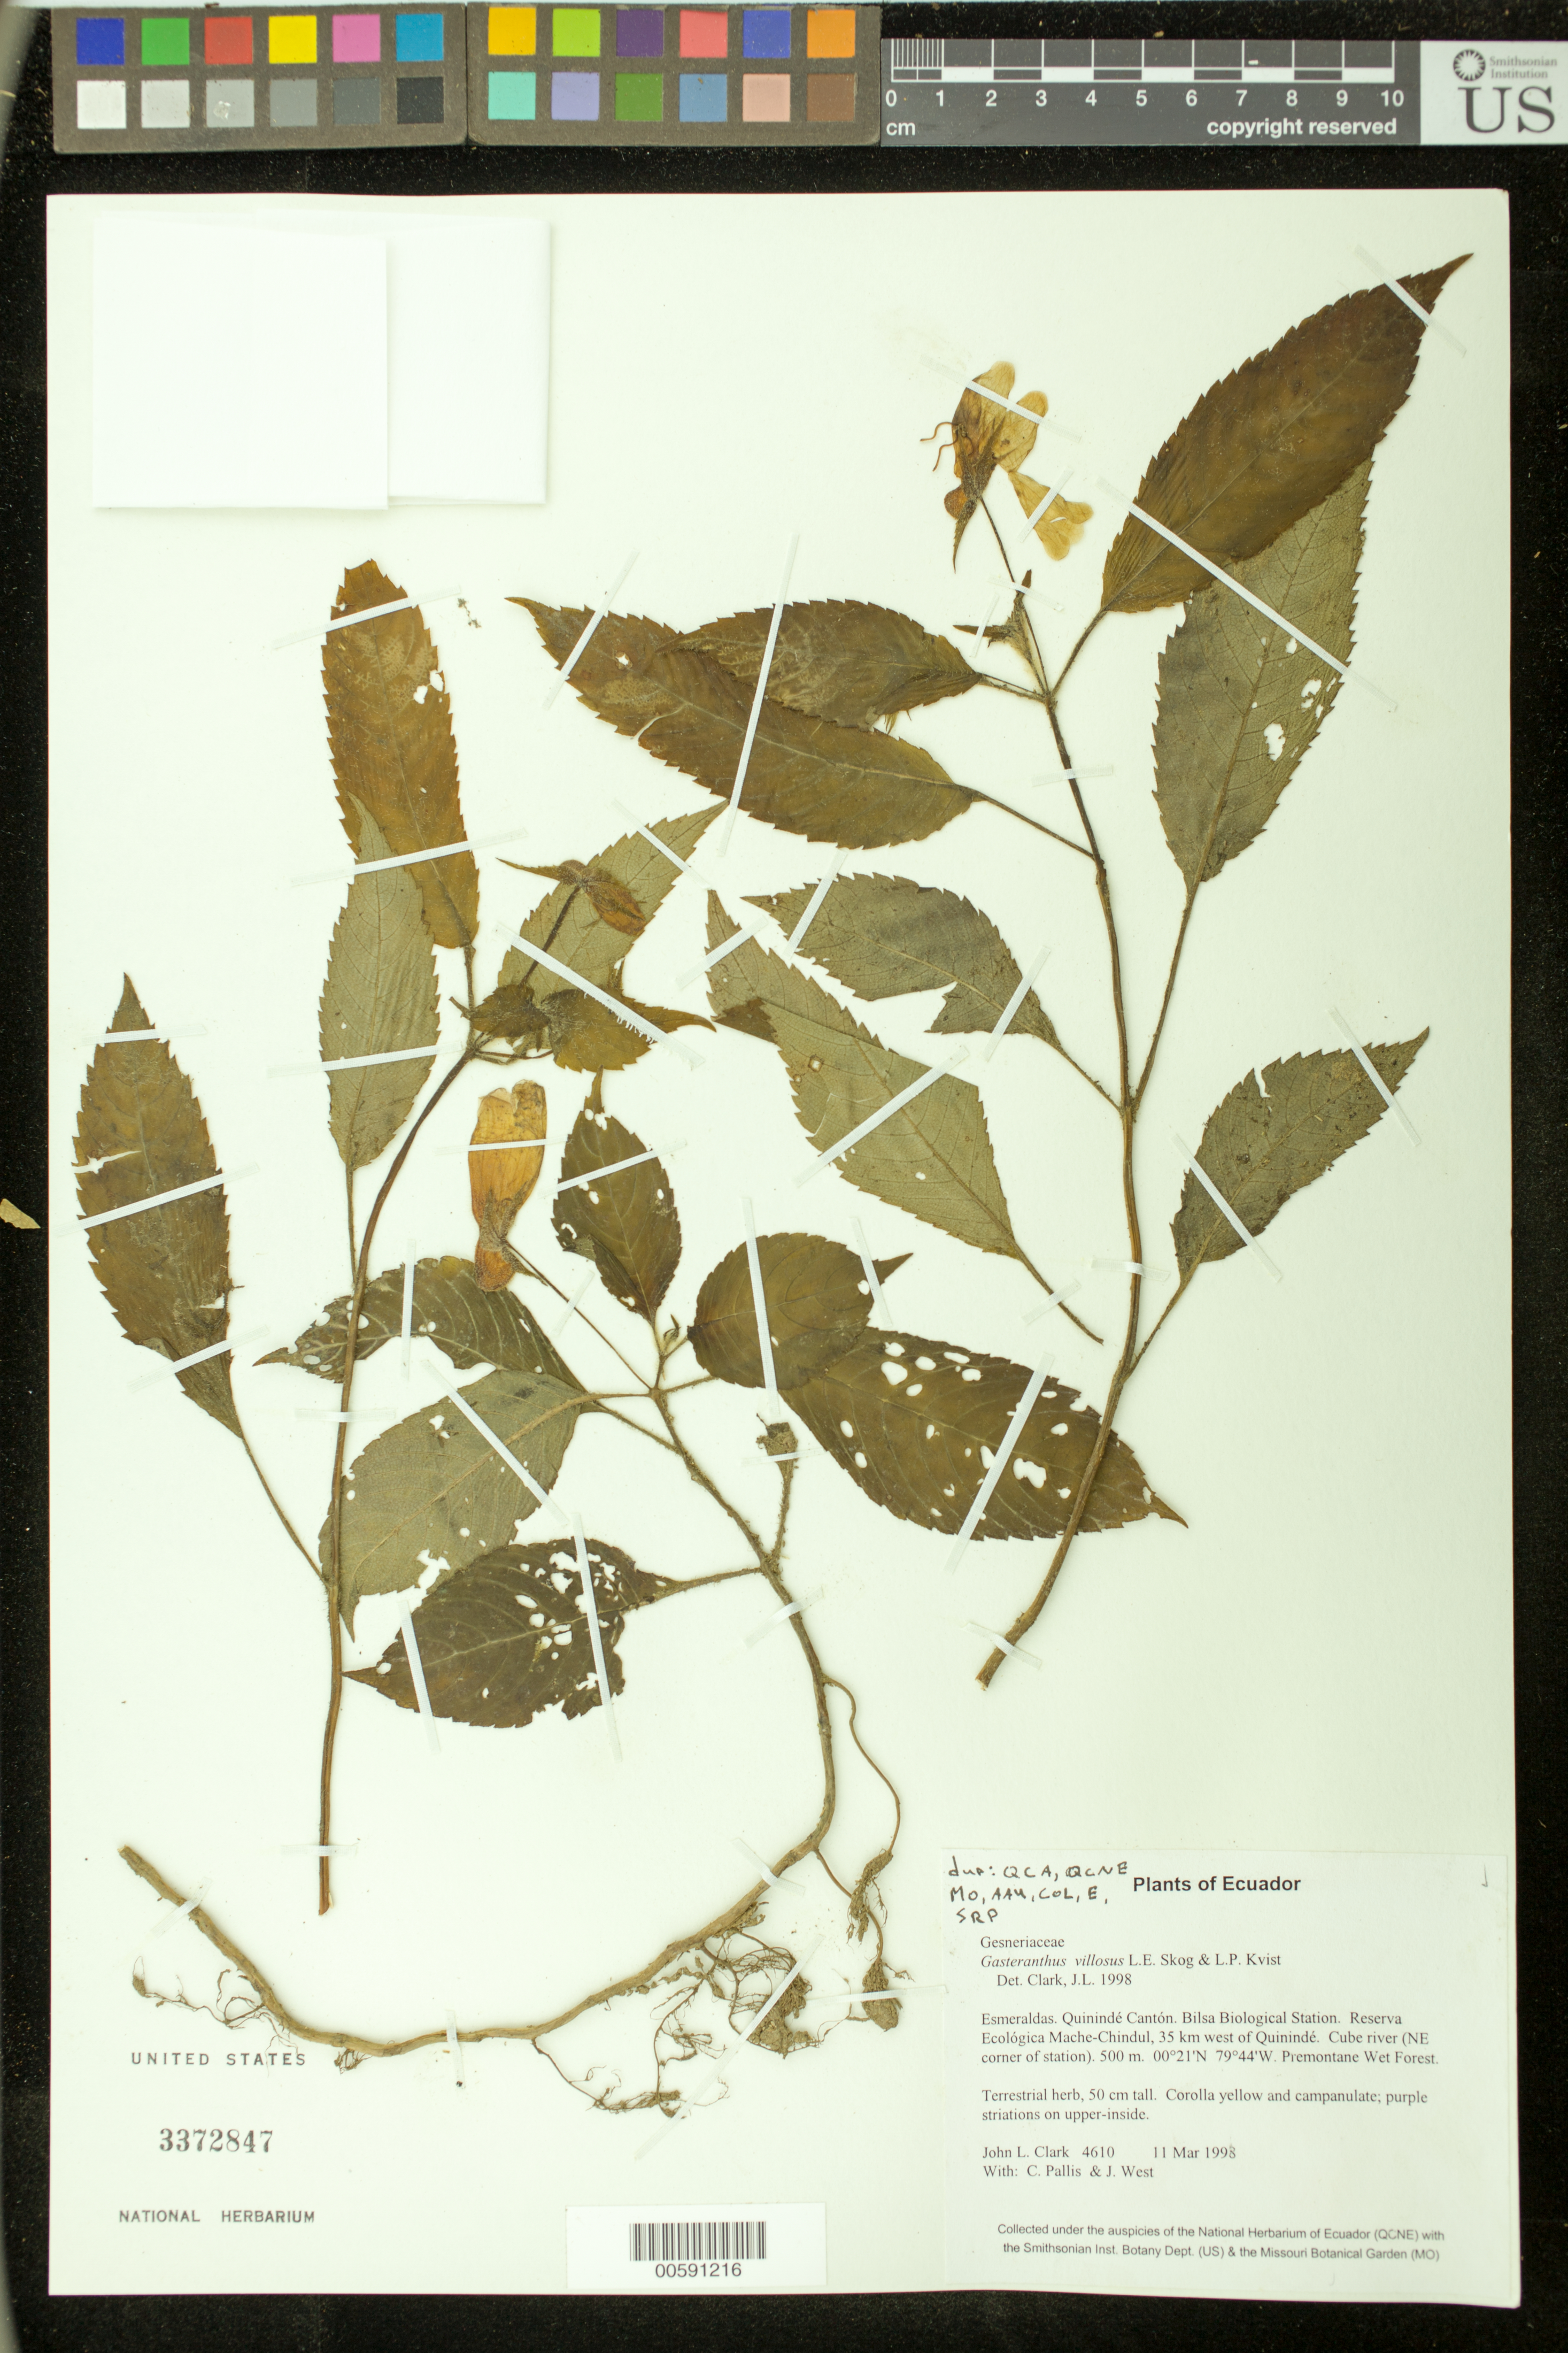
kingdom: Plantae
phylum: Tracheophyta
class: Magnoliopsida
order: Lamiales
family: Gesneriaceae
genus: Gasteranthus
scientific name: Gasteranthus villosus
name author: L.E. Skog & L.P. Kvist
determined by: Clark, J. L., (SEL), The Marie Selby Botanical Garden (UNITED STATES)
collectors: J. L. Clark, C. Pallis & J. West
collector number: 4610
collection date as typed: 11 Mar 1998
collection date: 1998-03-11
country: Ecuador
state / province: Esmeraldas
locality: Quinindé Cantón. Bilsa Biological Station. Reserva Ecológica Mache-Chindul, 35 km west of Quinindé. Cube river (NE corner of station).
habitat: Premontane Wet Forest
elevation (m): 500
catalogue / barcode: US 3372847